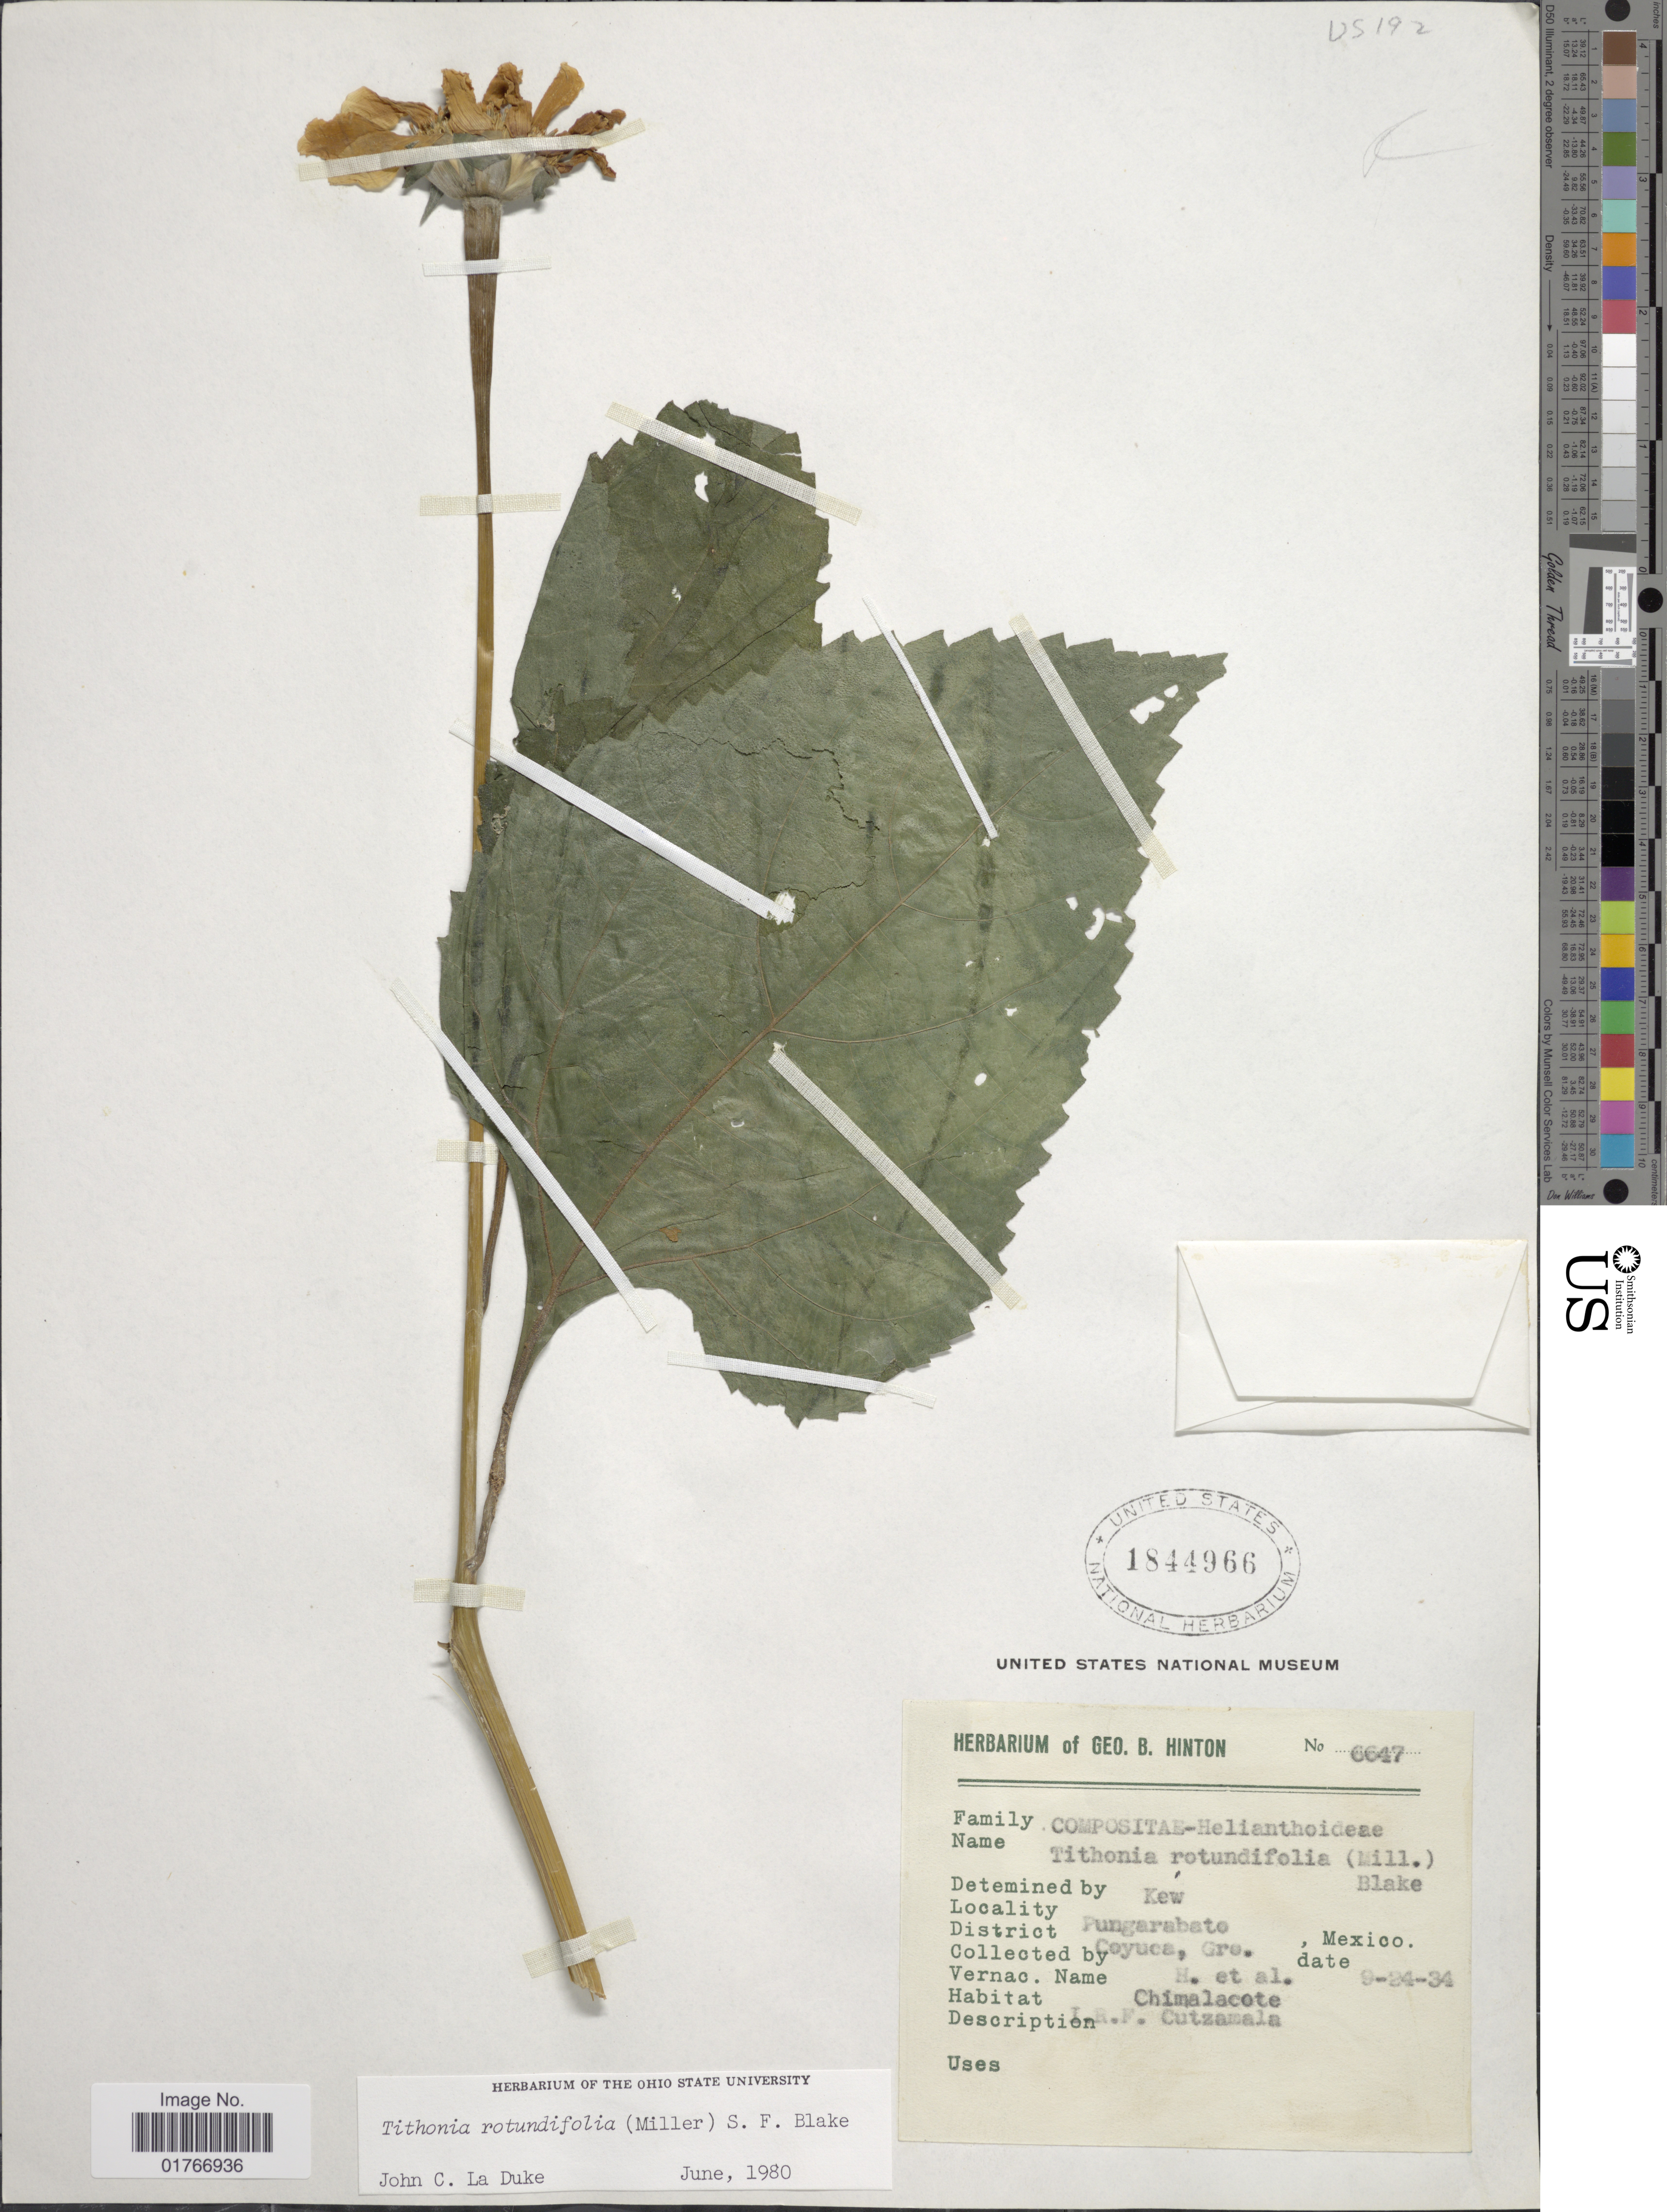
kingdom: Plantae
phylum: Tracheophyta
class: Magnoliopsida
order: Asterales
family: Asteraceae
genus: Tithonia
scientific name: Tithonia rotundifolia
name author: (Mill.) S.F. Blake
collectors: G. B. Hinton & et al.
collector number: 6647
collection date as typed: Transcribed d/m/y: 24/9/34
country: Mexico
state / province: Guerrero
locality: Pungarabate, District Coyuca, Gro., Chimalcote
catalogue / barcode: US 1844966